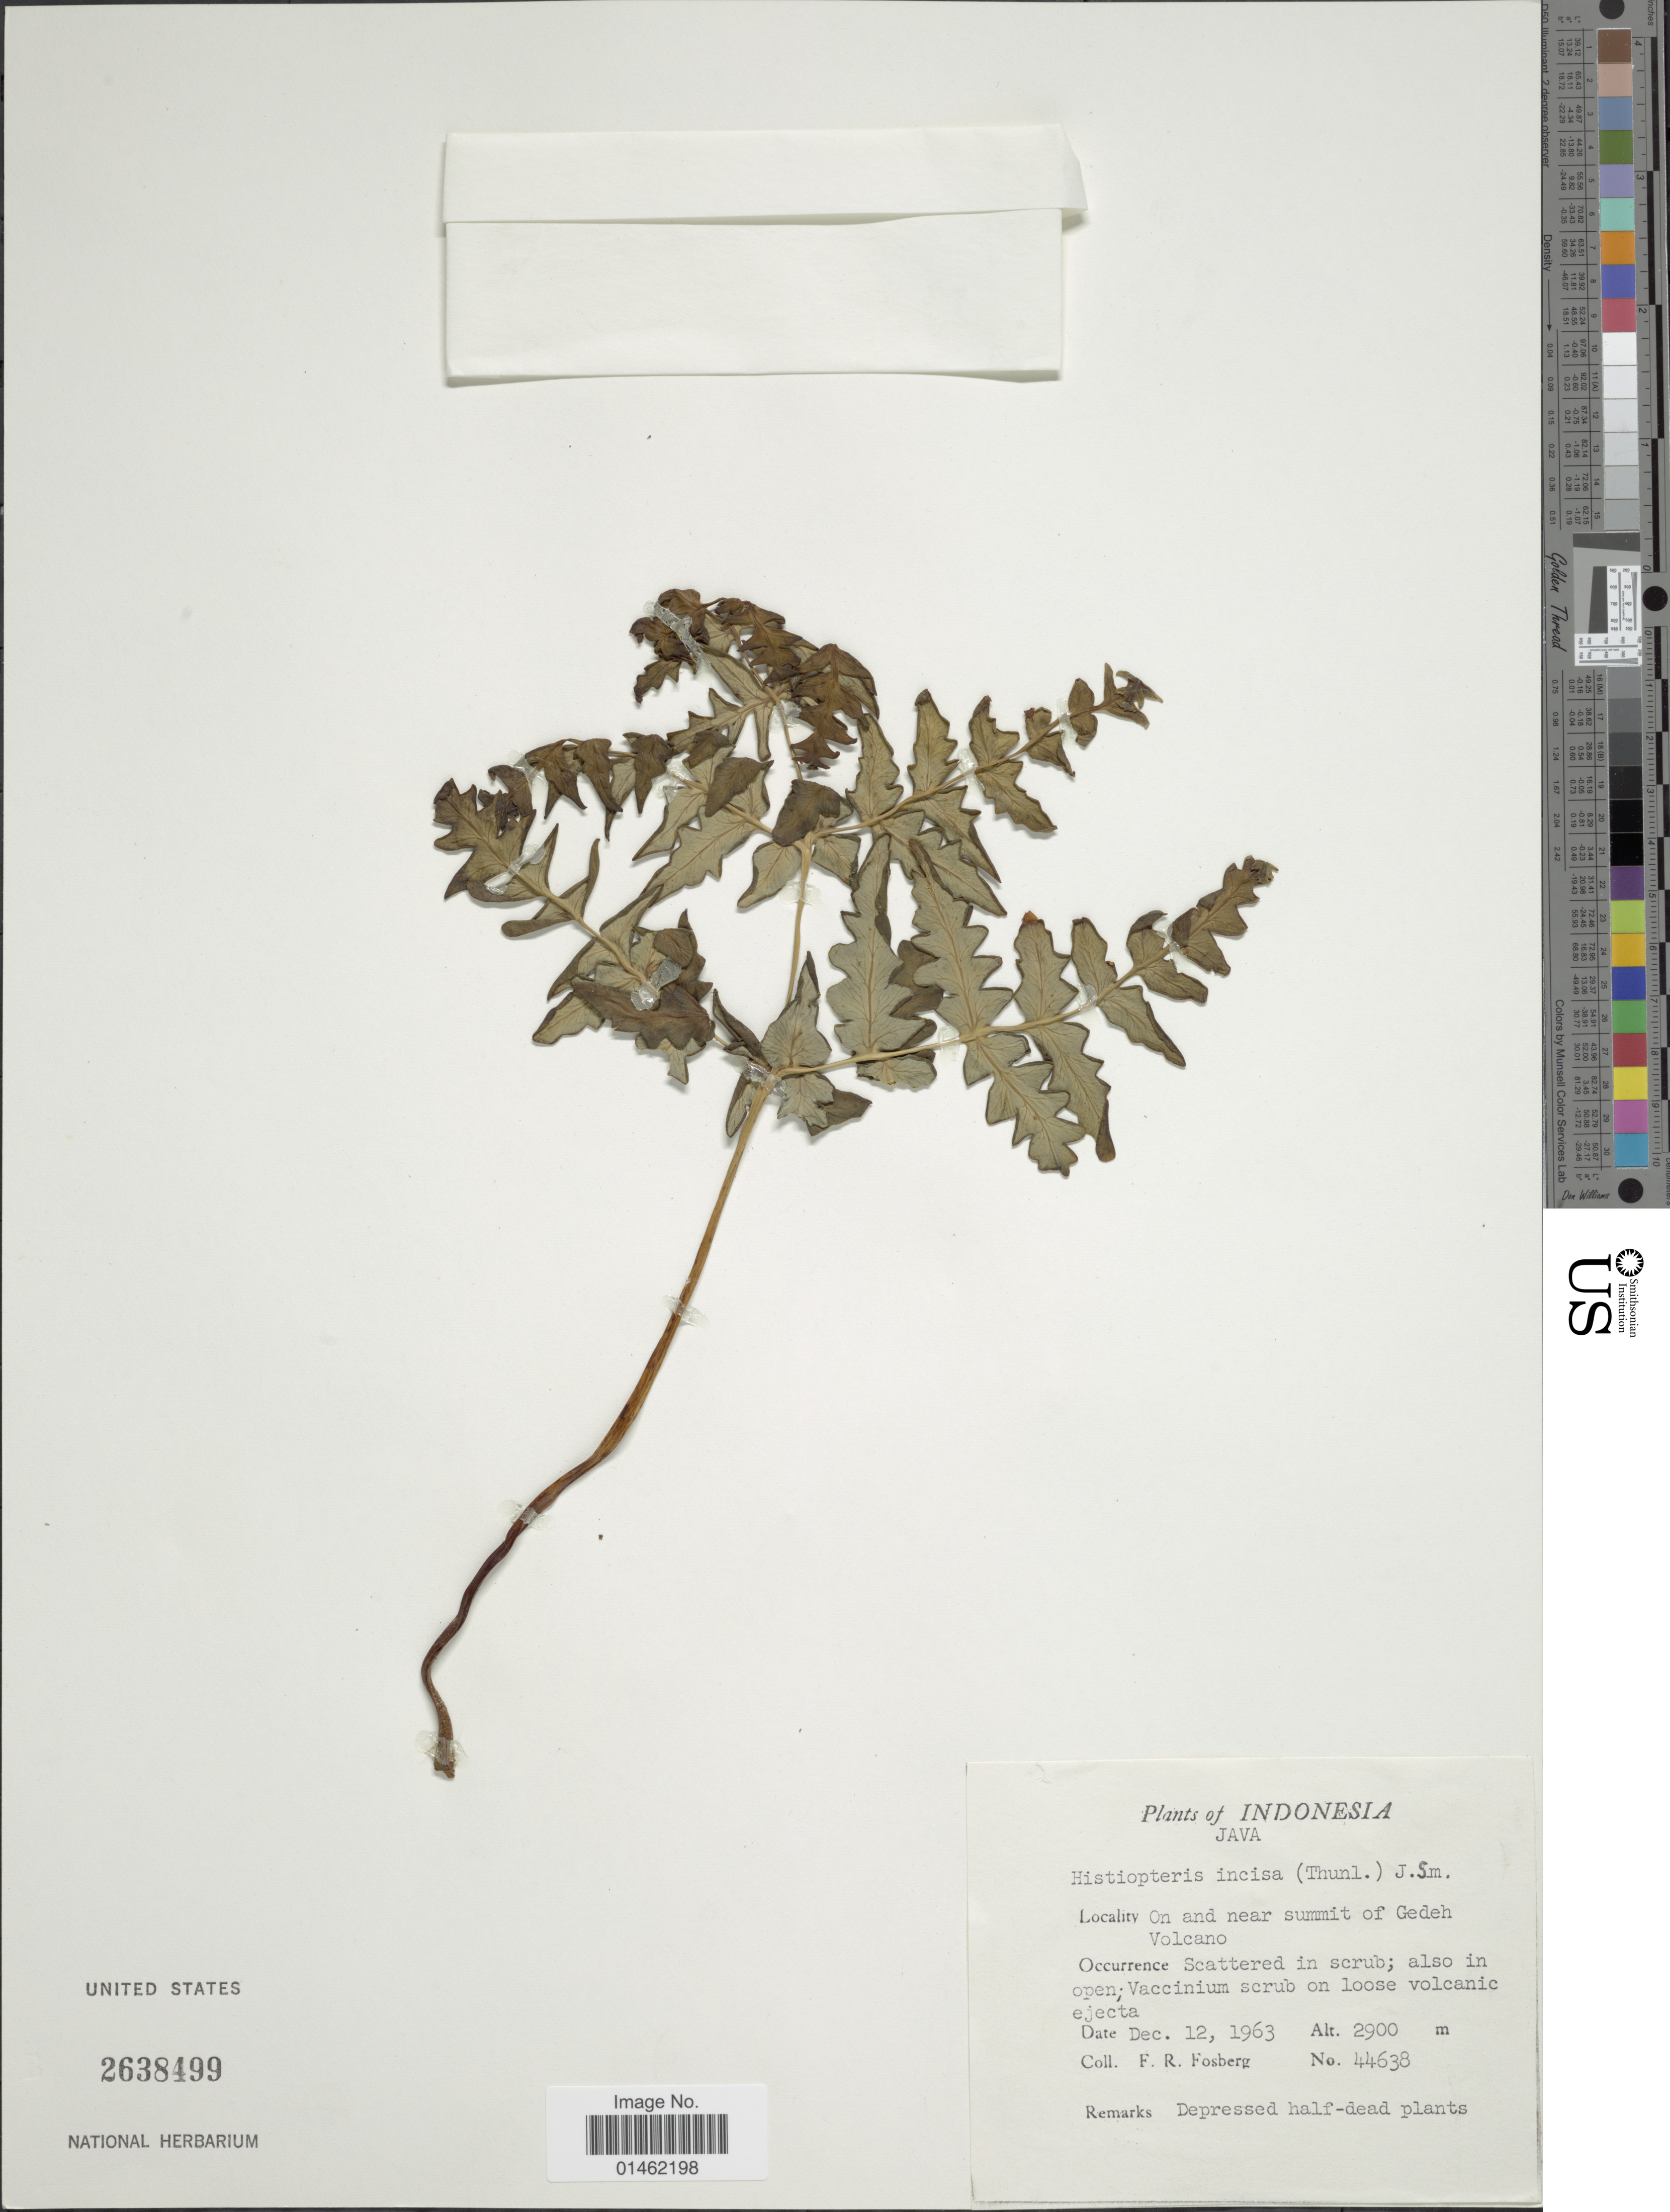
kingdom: Plantae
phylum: Tracheophyta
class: Polypodiopsida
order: Polypodiales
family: Dennstaedtiaceae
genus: Histiopteris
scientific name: Histiopteris incisa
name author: (Thunb.) J. Sm.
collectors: F. R. Fosberg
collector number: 44638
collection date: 1963-12-12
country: Indonesia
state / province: Java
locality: On and near summit of Gedeh Volcano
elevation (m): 2900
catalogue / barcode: US 2638499